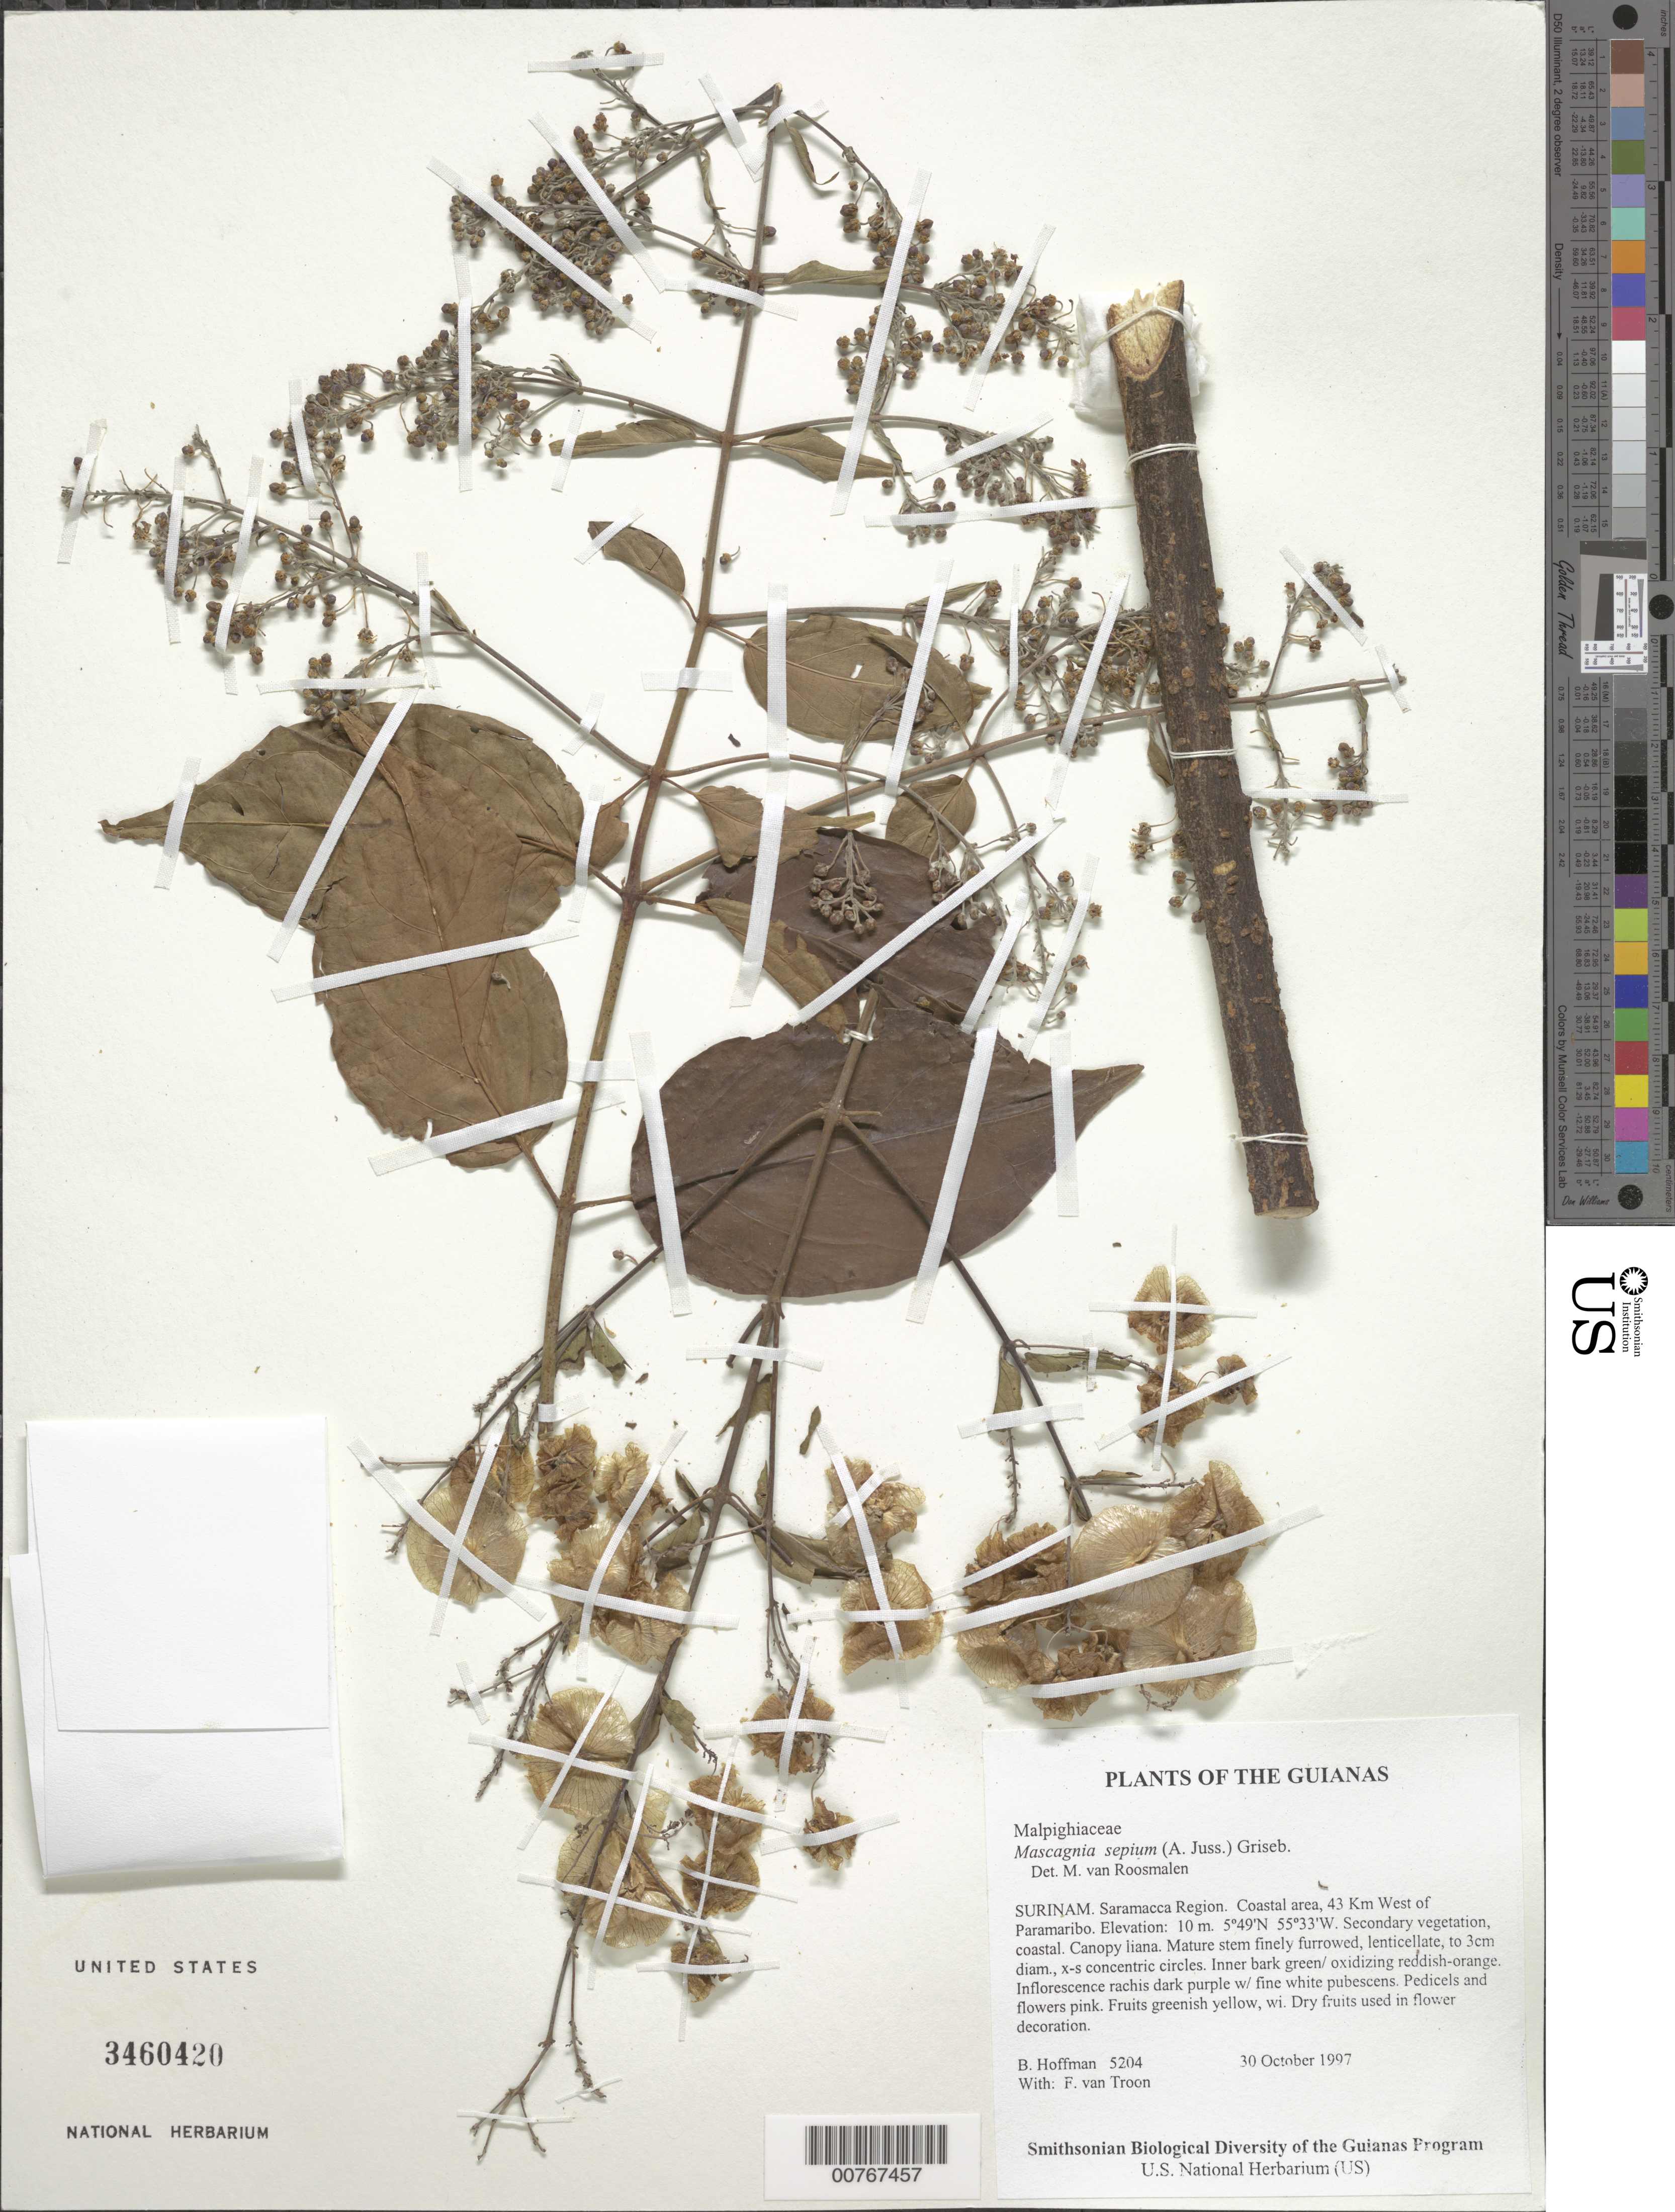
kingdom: Plantae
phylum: Tracheophyta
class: Magnoliopsida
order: Malpighiales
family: Malpighiaceae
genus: Mascagnia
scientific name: Mascagnia sepium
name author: (A. Juss.) Griseb.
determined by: Roosmalen, M. van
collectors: B. Hoffman & F. Troon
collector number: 5204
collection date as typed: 30 October 1997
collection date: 1997-10-30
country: Suriname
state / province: Saramacca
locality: Coastal area, 43 Km West of Paramaribo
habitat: Secondary vegetation, coastal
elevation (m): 10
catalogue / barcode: US 3460420